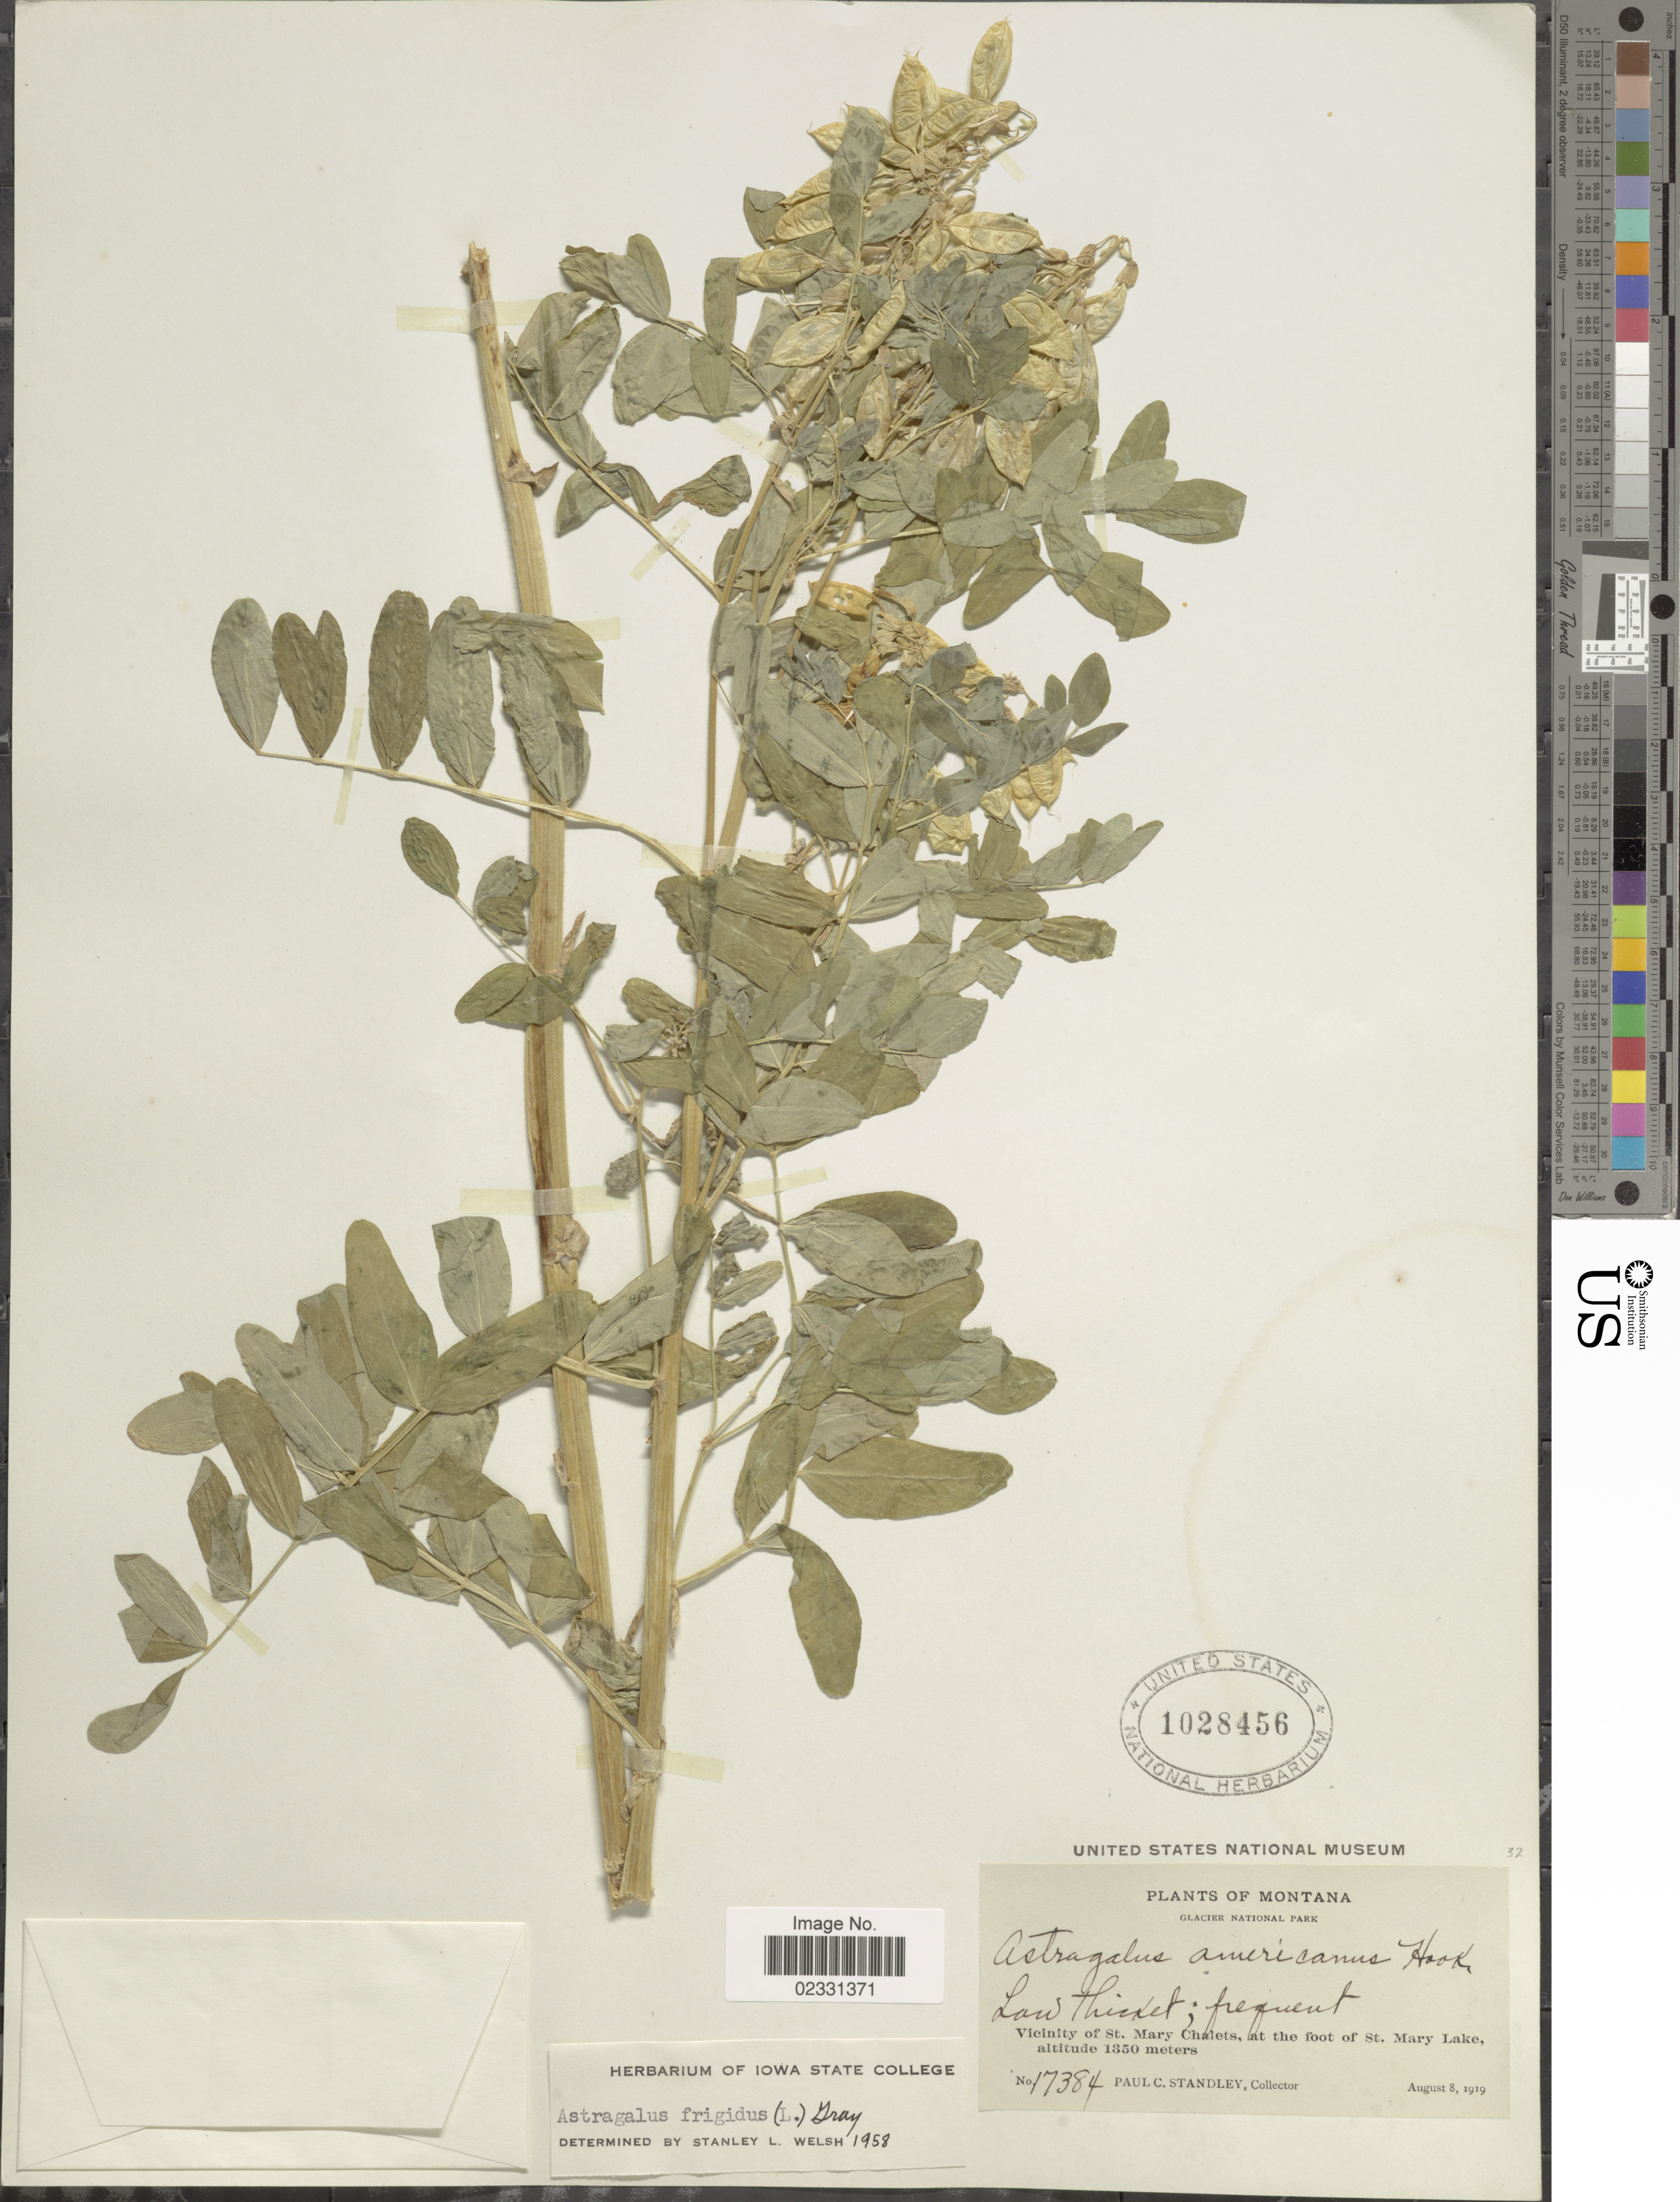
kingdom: Plantae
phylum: Tracheophyta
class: Magnoliopsida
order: Fabales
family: Fabaceae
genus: Astragalus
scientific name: Astragalus frigidus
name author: (L.) A. Gray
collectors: P. C. Standley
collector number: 17384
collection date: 1919-08-08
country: United States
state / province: Montana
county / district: Glacier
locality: Glacier National Park, Vicinity of St. Mary Chalets, at the foot of St. Mary Lake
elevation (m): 1350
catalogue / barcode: US 1028456